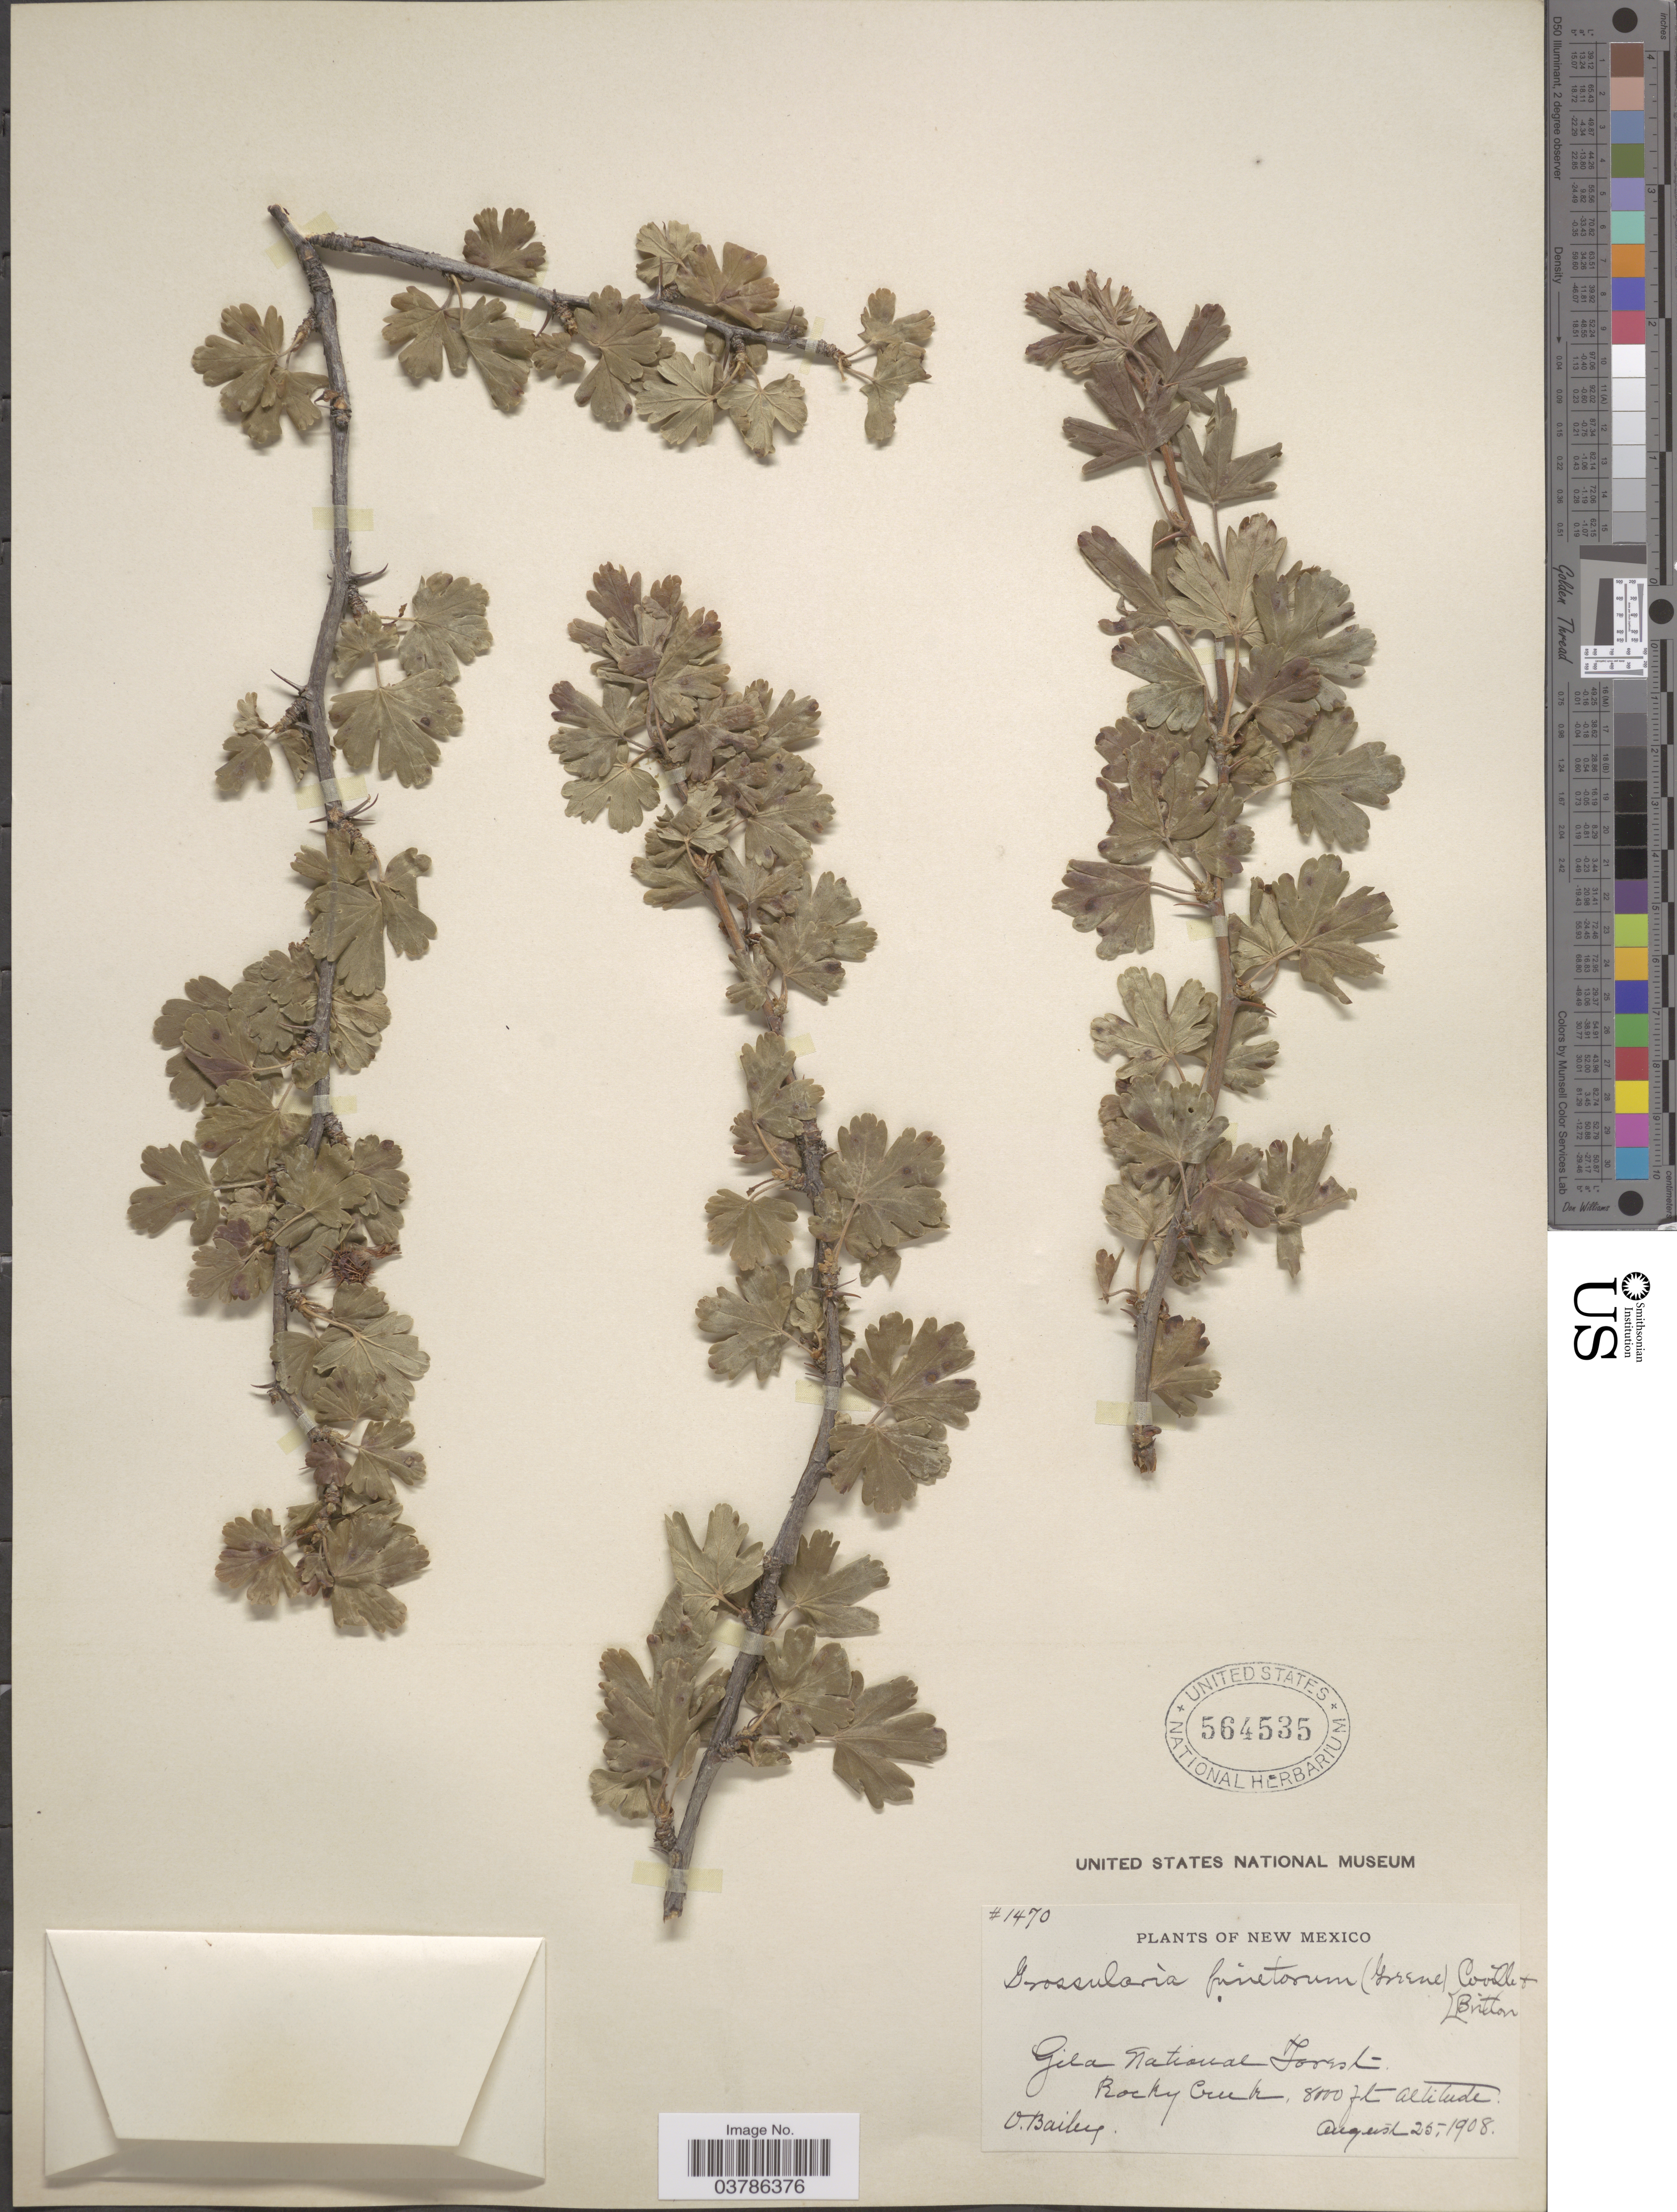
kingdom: Plantae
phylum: Tracheophyta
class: Magnoliopsida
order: Saxifragales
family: Grossulariaceae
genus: Ribes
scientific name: Ribes pinetorum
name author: Greene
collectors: O. Bailey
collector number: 1470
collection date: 1908-08-25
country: United States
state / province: New Mexico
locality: Gila National Forest. Rocky Creek.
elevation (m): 2438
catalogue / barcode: US 564535